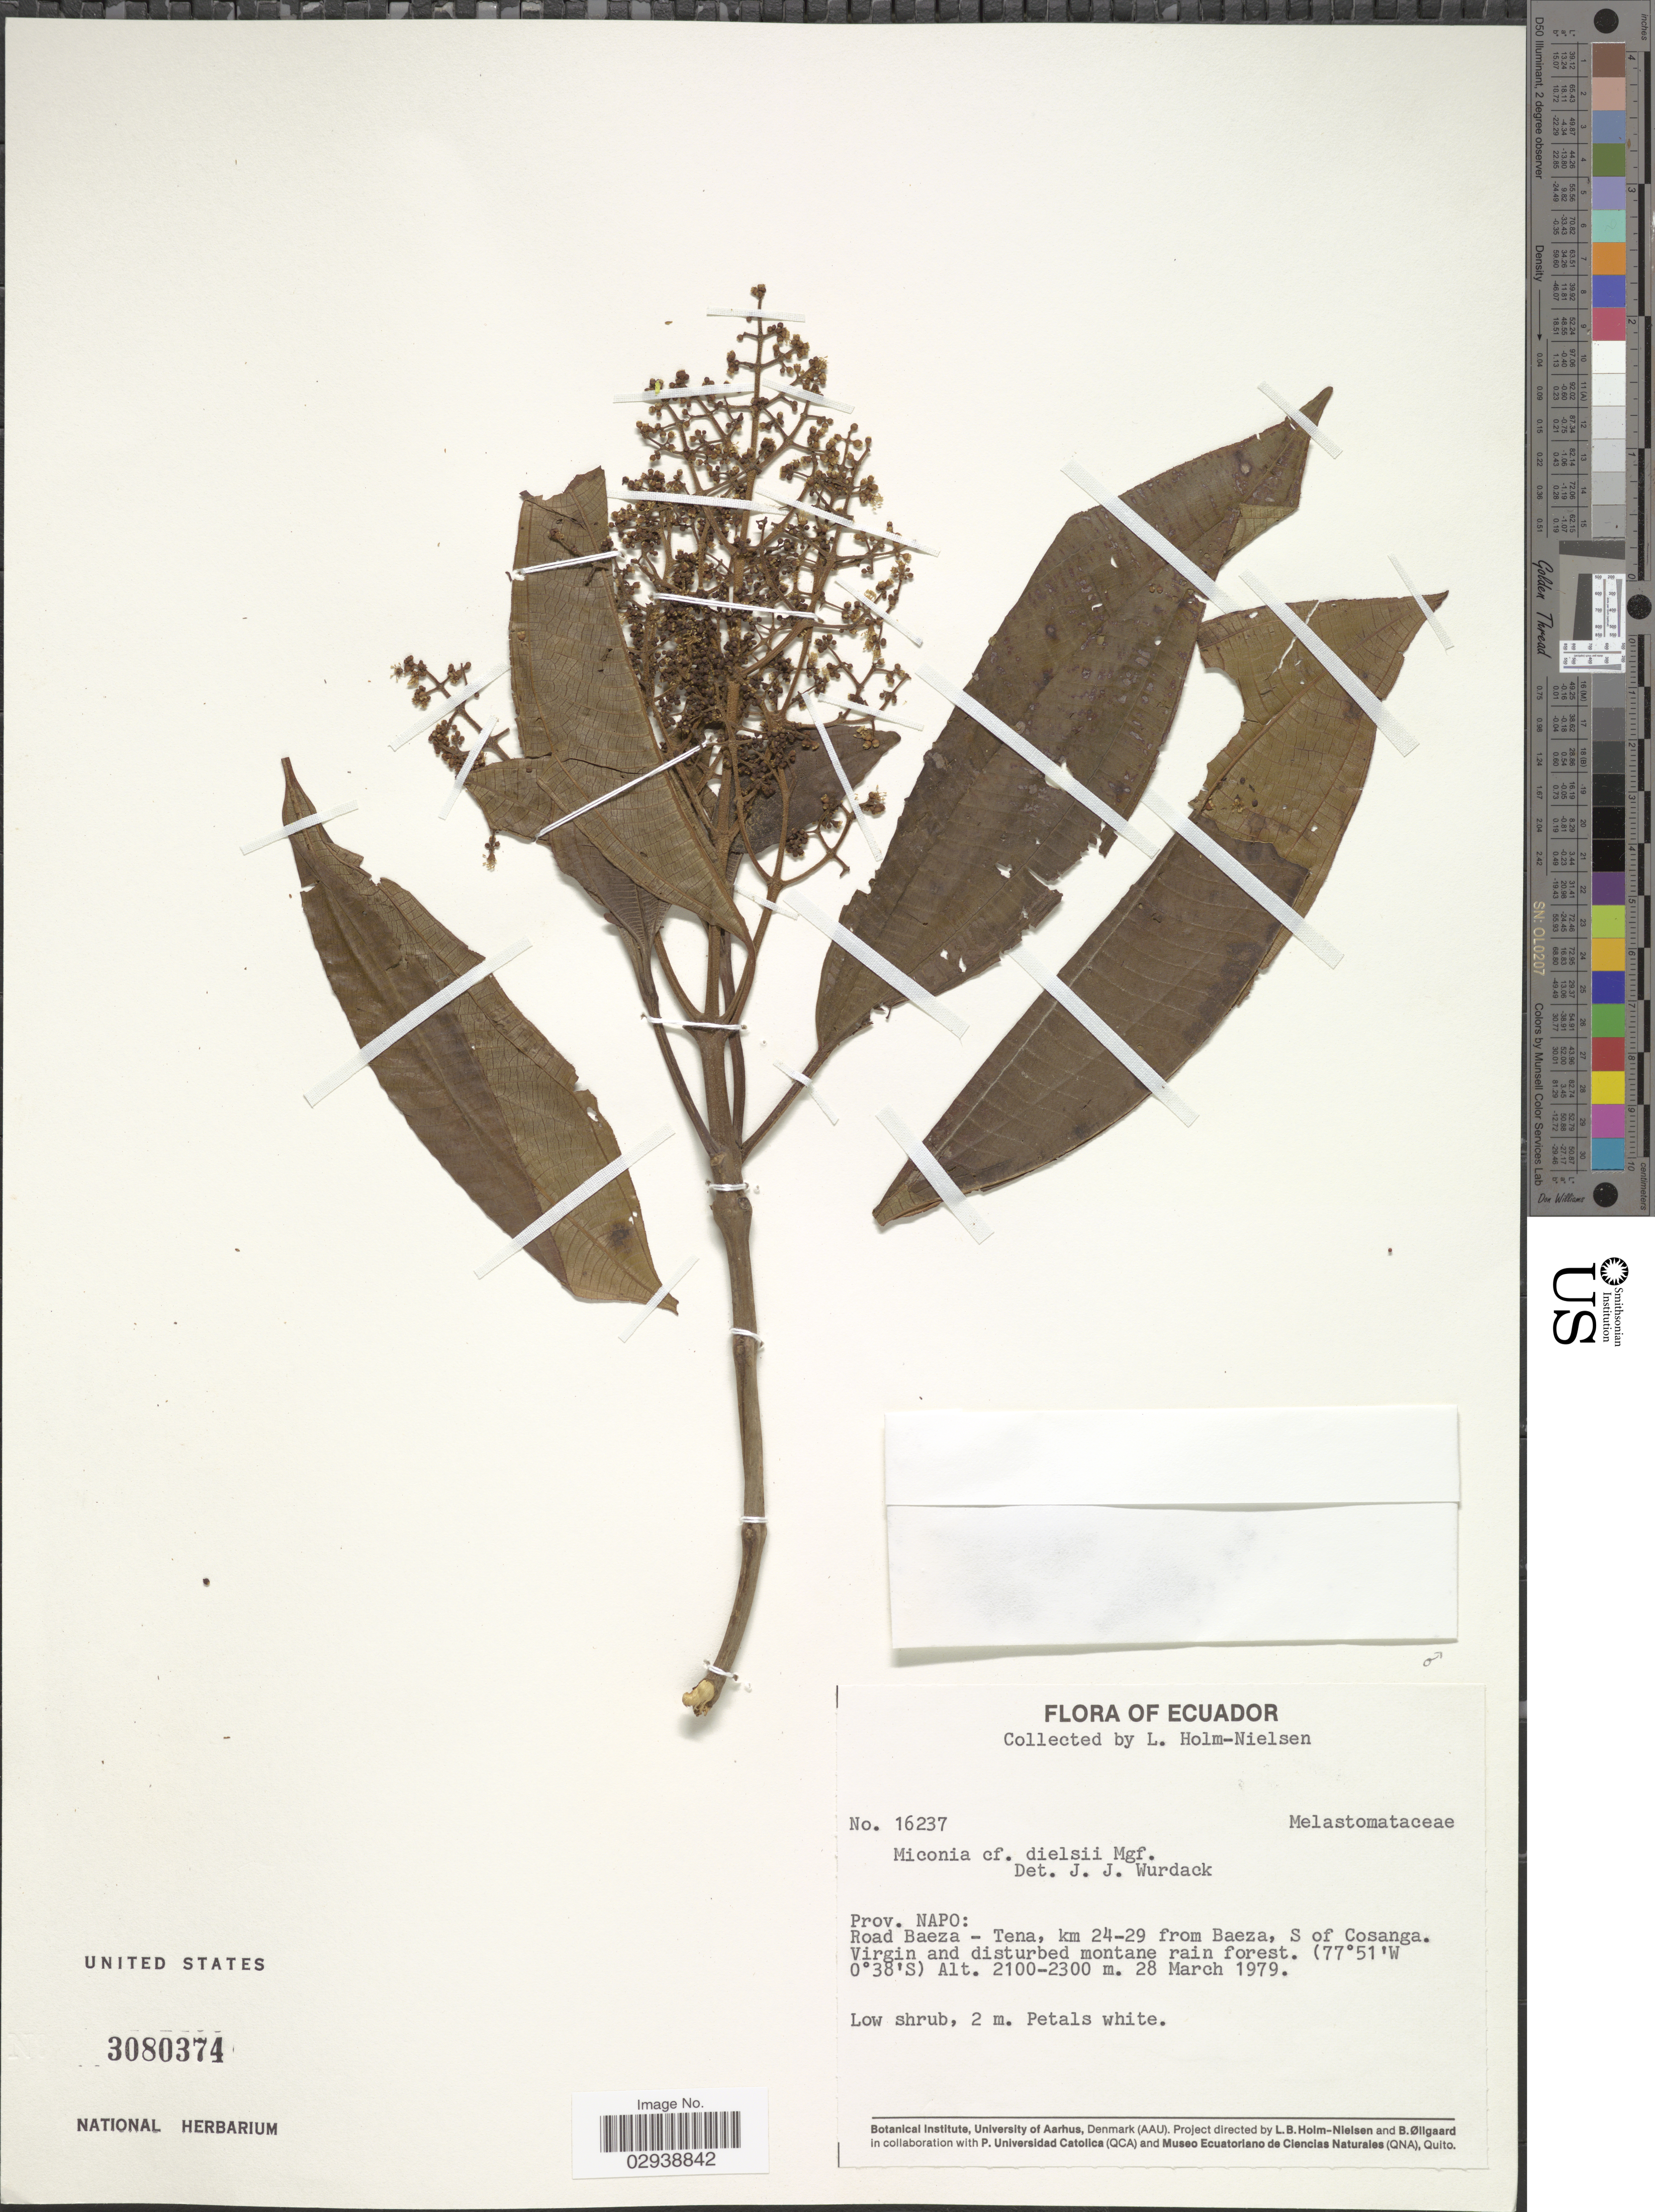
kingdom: Plantae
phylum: Tracheophyta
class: Magnoliopsida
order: Myrtales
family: Melastomataceae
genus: Miconia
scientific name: Miconia dielsii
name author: Markgr.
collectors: L. Holm-Nielsen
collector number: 16237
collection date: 1979-03-28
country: Ecuador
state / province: Napo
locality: Prov. Napo: Road Baeza - Tena, km 24-29 from Baeza, S of Cosanga.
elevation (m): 2100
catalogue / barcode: US 3080374